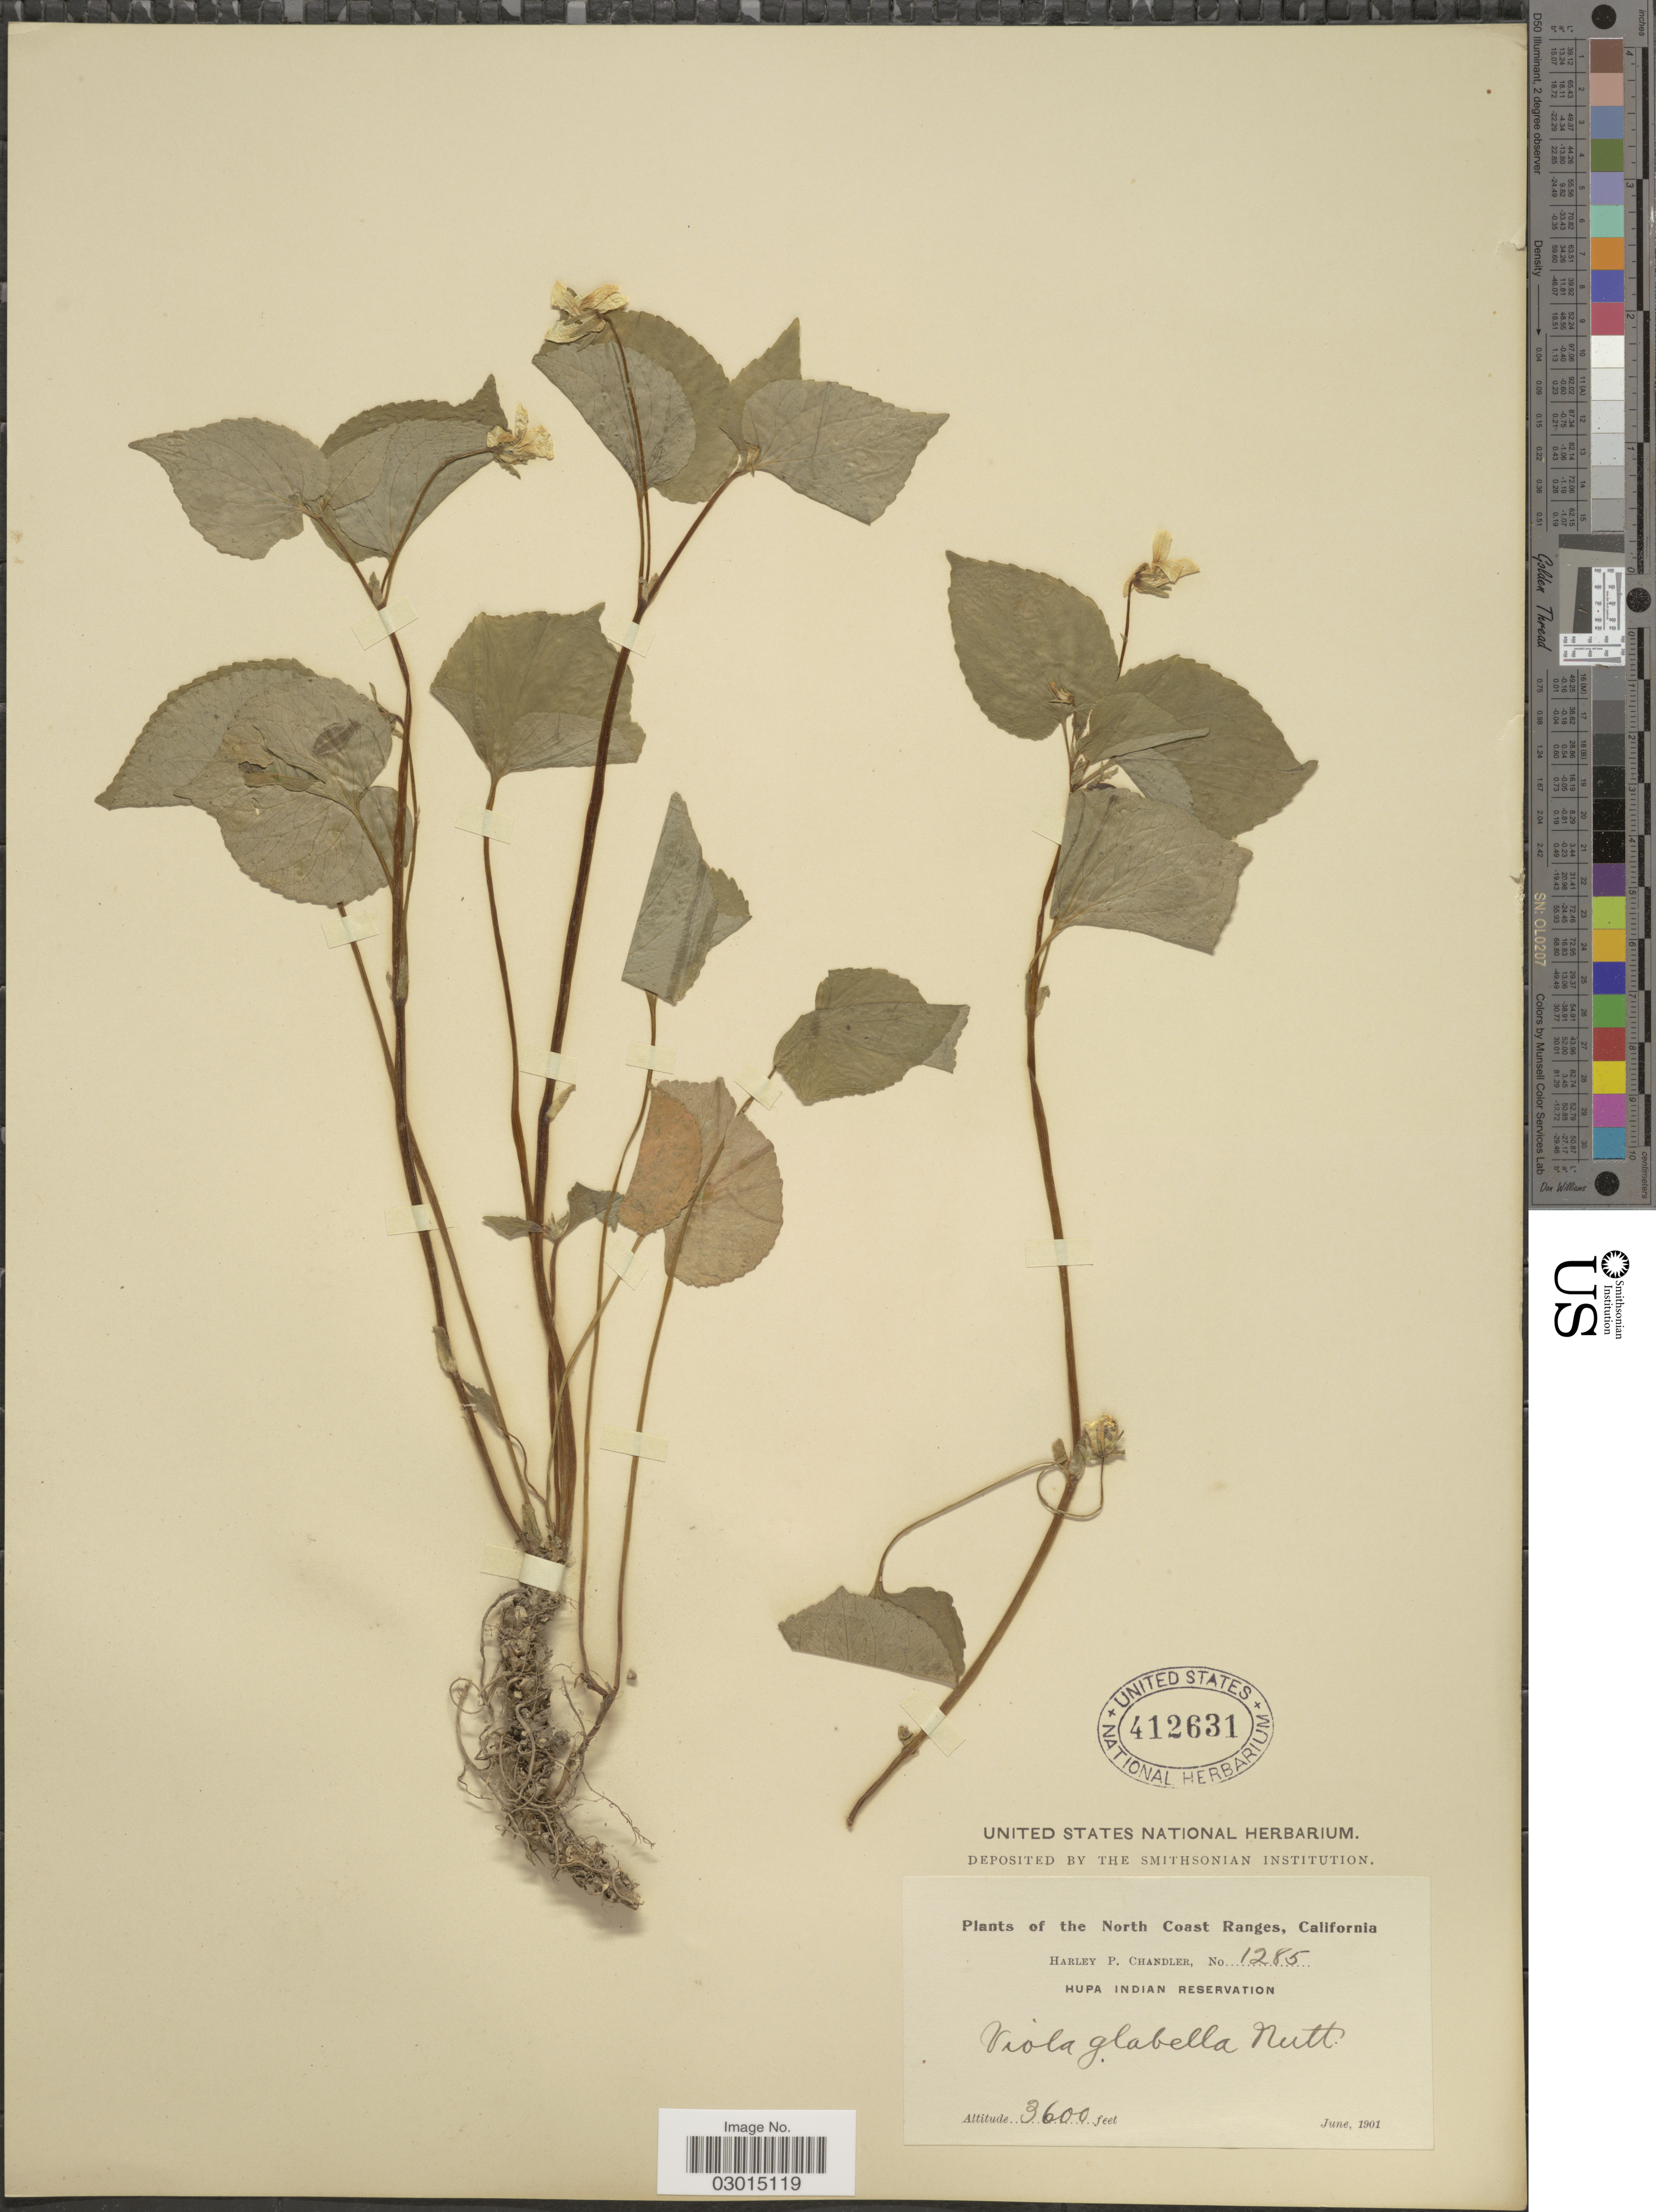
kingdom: Plantae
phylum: Tracheophyta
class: Magnoliopsida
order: Malpighiales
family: Violaceae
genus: Viola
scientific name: Viola glabella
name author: Nutt.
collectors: H. Chandler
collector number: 1285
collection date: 1901-06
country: United States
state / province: California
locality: North Coast Ranges. Hupa Indian Reservation.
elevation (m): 1097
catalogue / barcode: US 412631